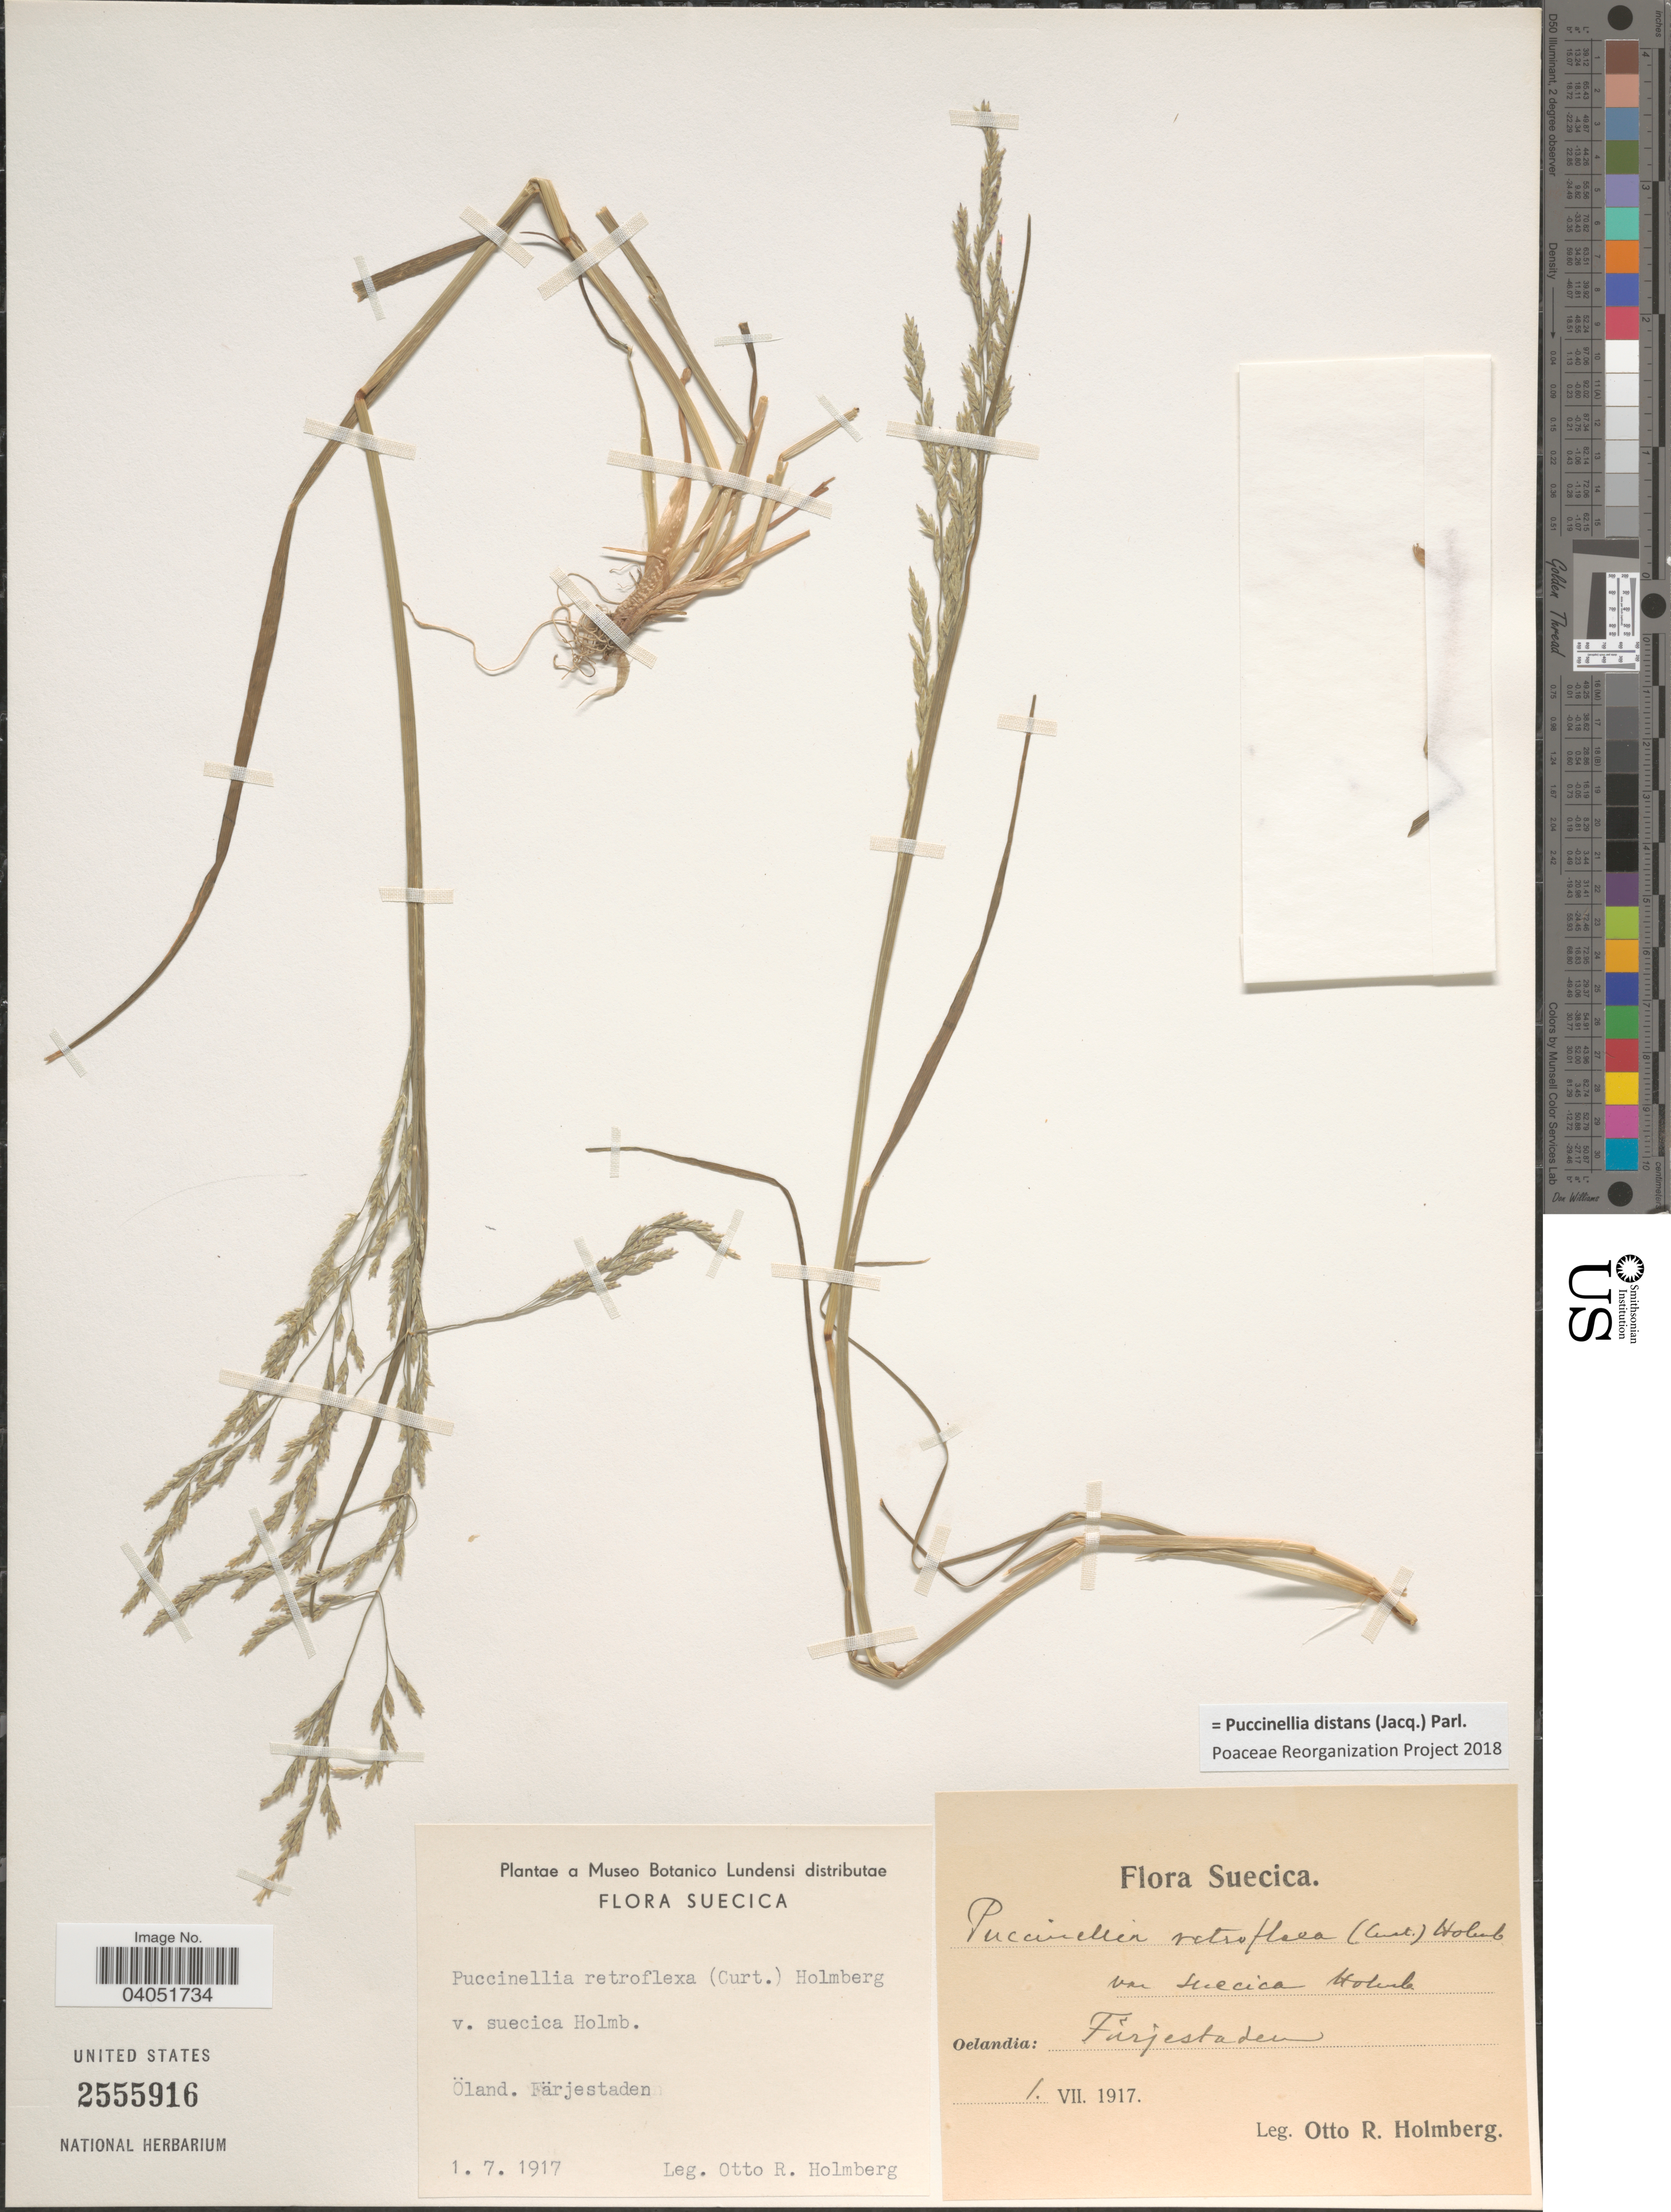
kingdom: Plantae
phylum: Tracheophyta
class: Liliopsida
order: Poales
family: Poaceae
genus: Puccinellia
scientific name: Puccinellia distans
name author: (Jacq.) Parl.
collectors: O. Holmberg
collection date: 1917-07-01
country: Sweden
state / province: Kalmar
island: Oland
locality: Suecica. Öland. Färjestaden.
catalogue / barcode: US 2555916